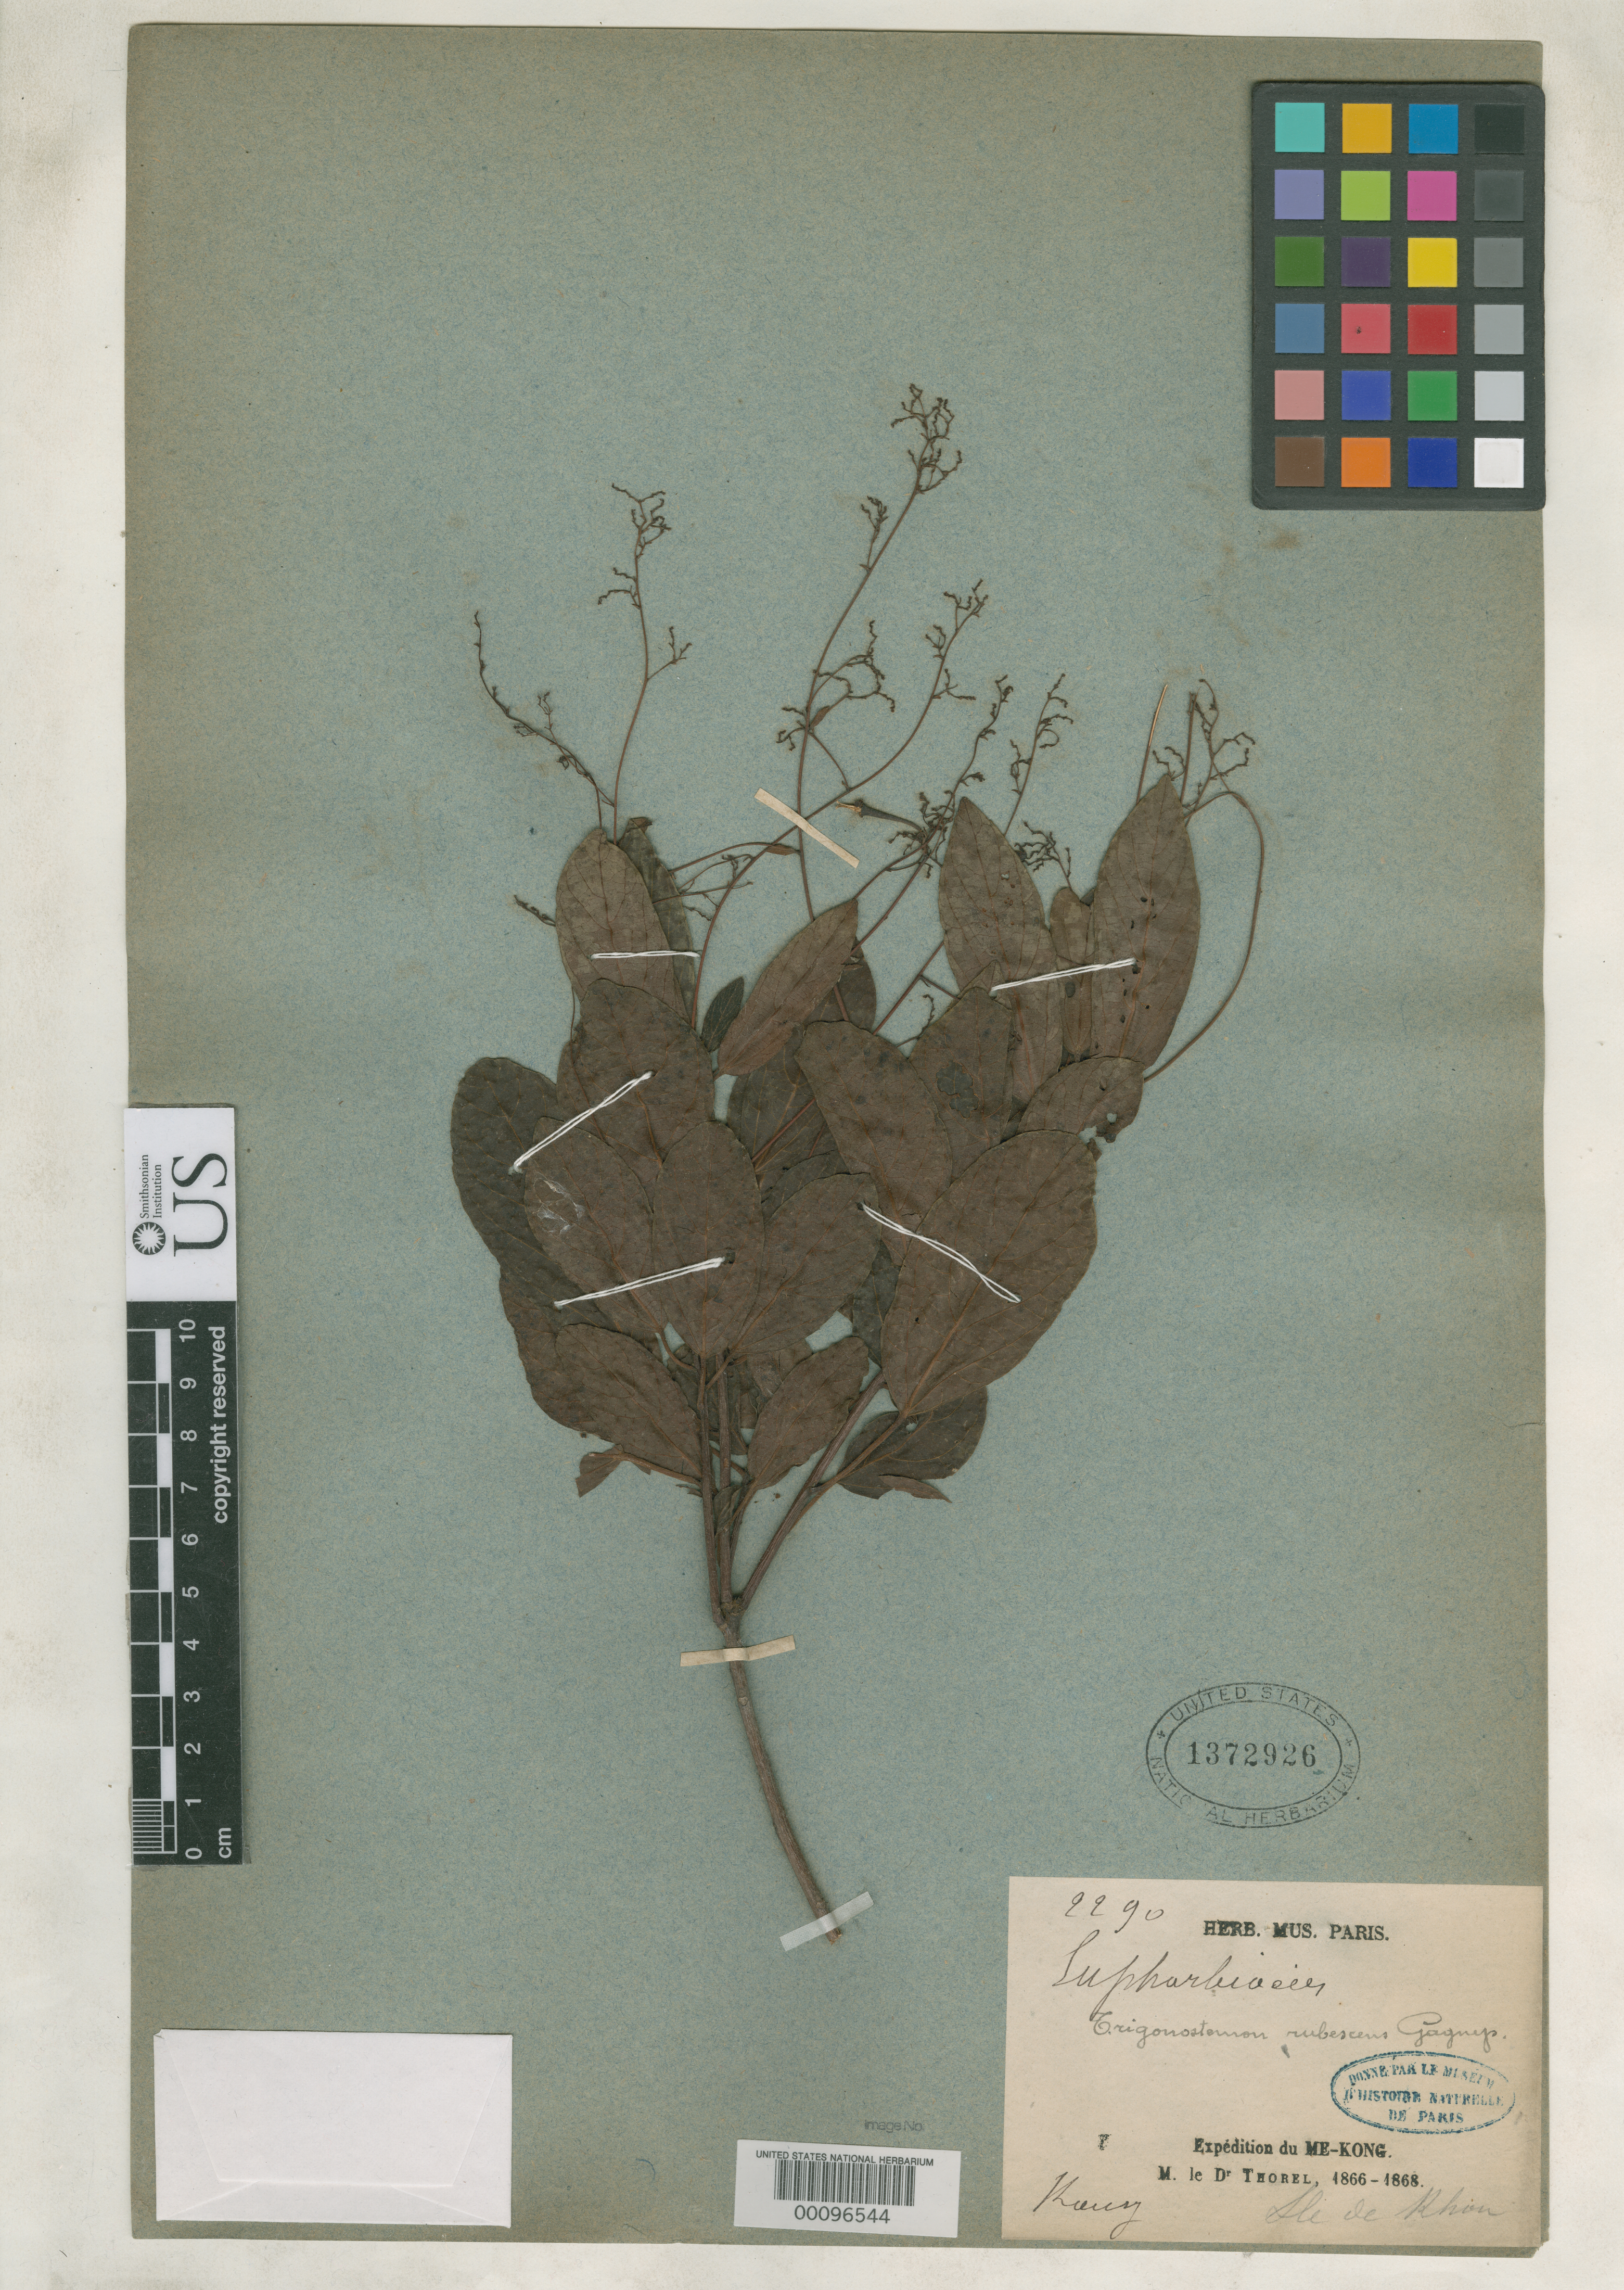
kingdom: Plantae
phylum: Tracheophyta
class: Magnoliopsida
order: Malpighiales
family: Euphorbiaceae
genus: Trigonostemon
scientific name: Trigonostemon rubescens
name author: Gagnep.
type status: Syntype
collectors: C. Thorel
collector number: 2290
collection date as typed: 1866 to -- --- 1868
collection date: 1866/1868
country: Cambodia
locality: "Me-Kong et Ile de Kone".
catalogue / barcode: US 1372926